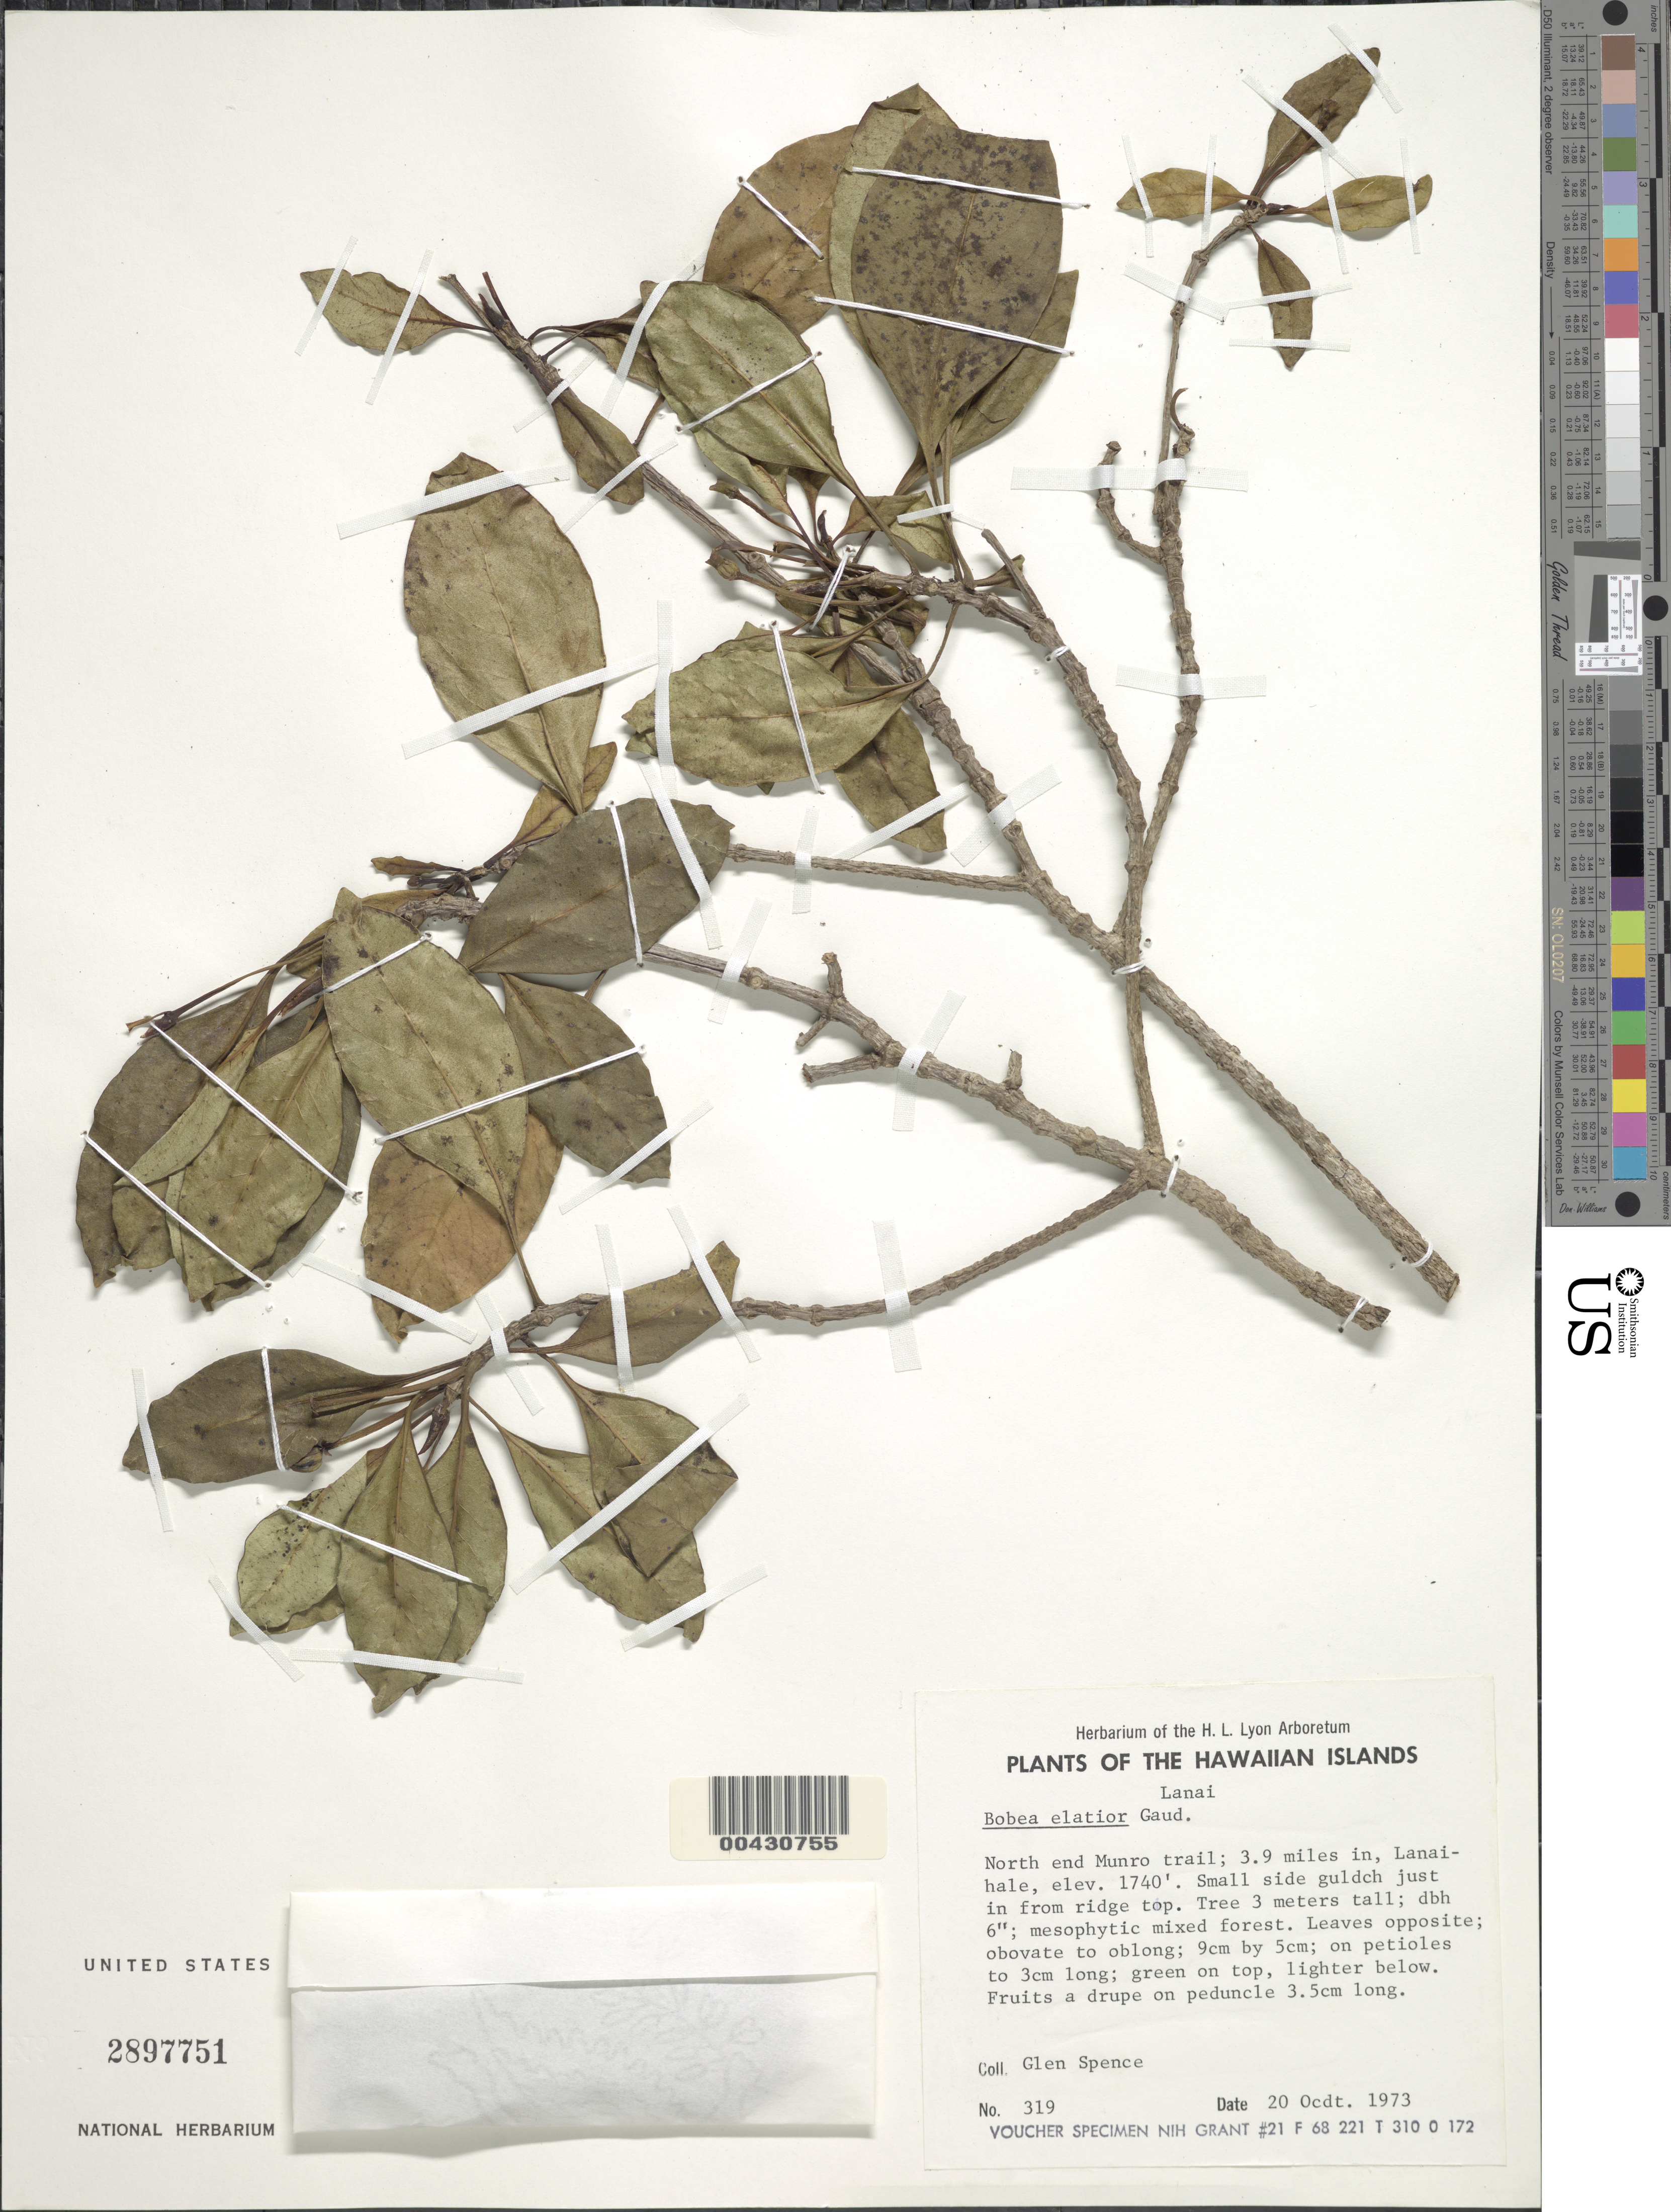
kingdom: Plantae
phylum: Tracheophyta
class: Magnoliopsida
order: Gentianales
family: Rubiaceae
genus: Bobea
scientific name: Bobea elatior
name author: Gaudich.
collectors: G. Spence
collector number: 319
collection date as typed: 20 Oct 1973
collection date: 1973-10-20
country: United States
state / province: Hawaii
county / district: Maui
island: Lana'i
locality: N end Munro trail; 3.9 mi in, Lanaihale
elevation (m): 530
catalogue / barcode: US 2897751